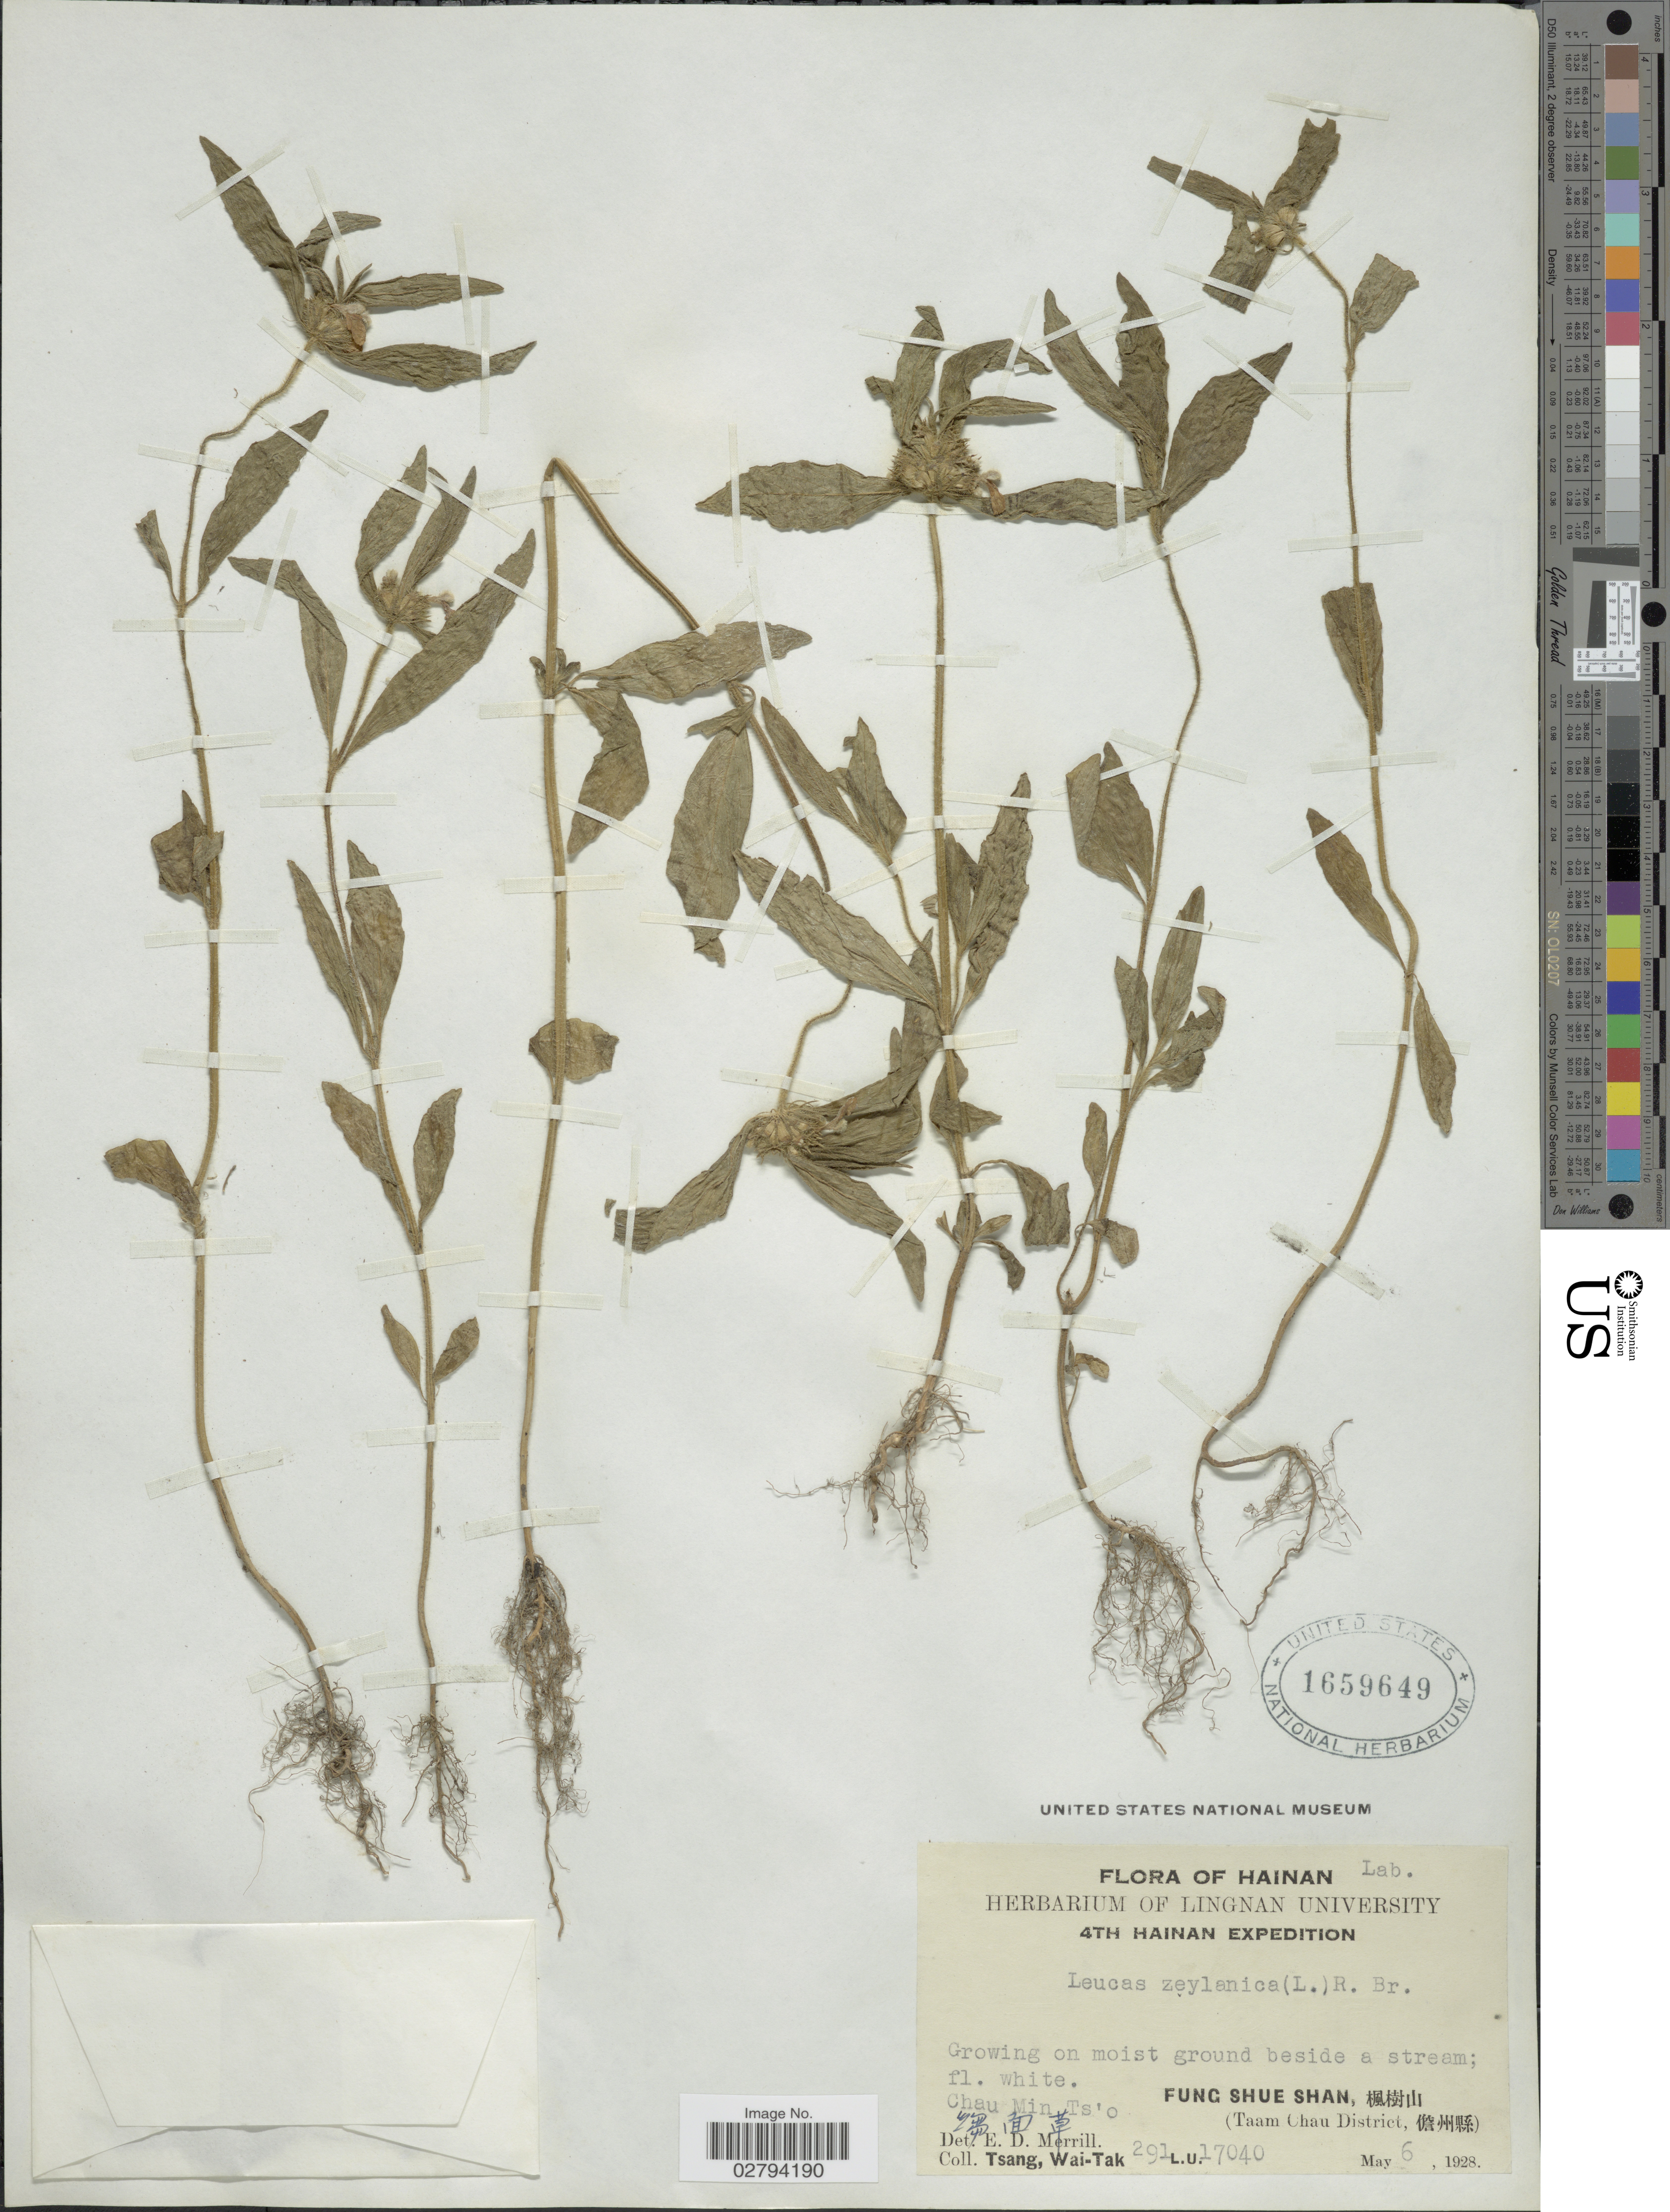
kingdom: Plantae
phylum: Tracheophyta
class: Magnoliopsida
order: Lamiales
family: Lamiaceae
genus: Leucas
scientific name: Leucas zeylanica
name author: (L.) W.T. Aiton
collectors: W. T. Tsang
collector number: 291 L.U.17040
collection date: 1928-05-06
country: China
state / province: Hainan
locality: Fung Shue Shan, (Taam Chau District), Chau Min Ts'o.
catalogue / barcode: US 1659649